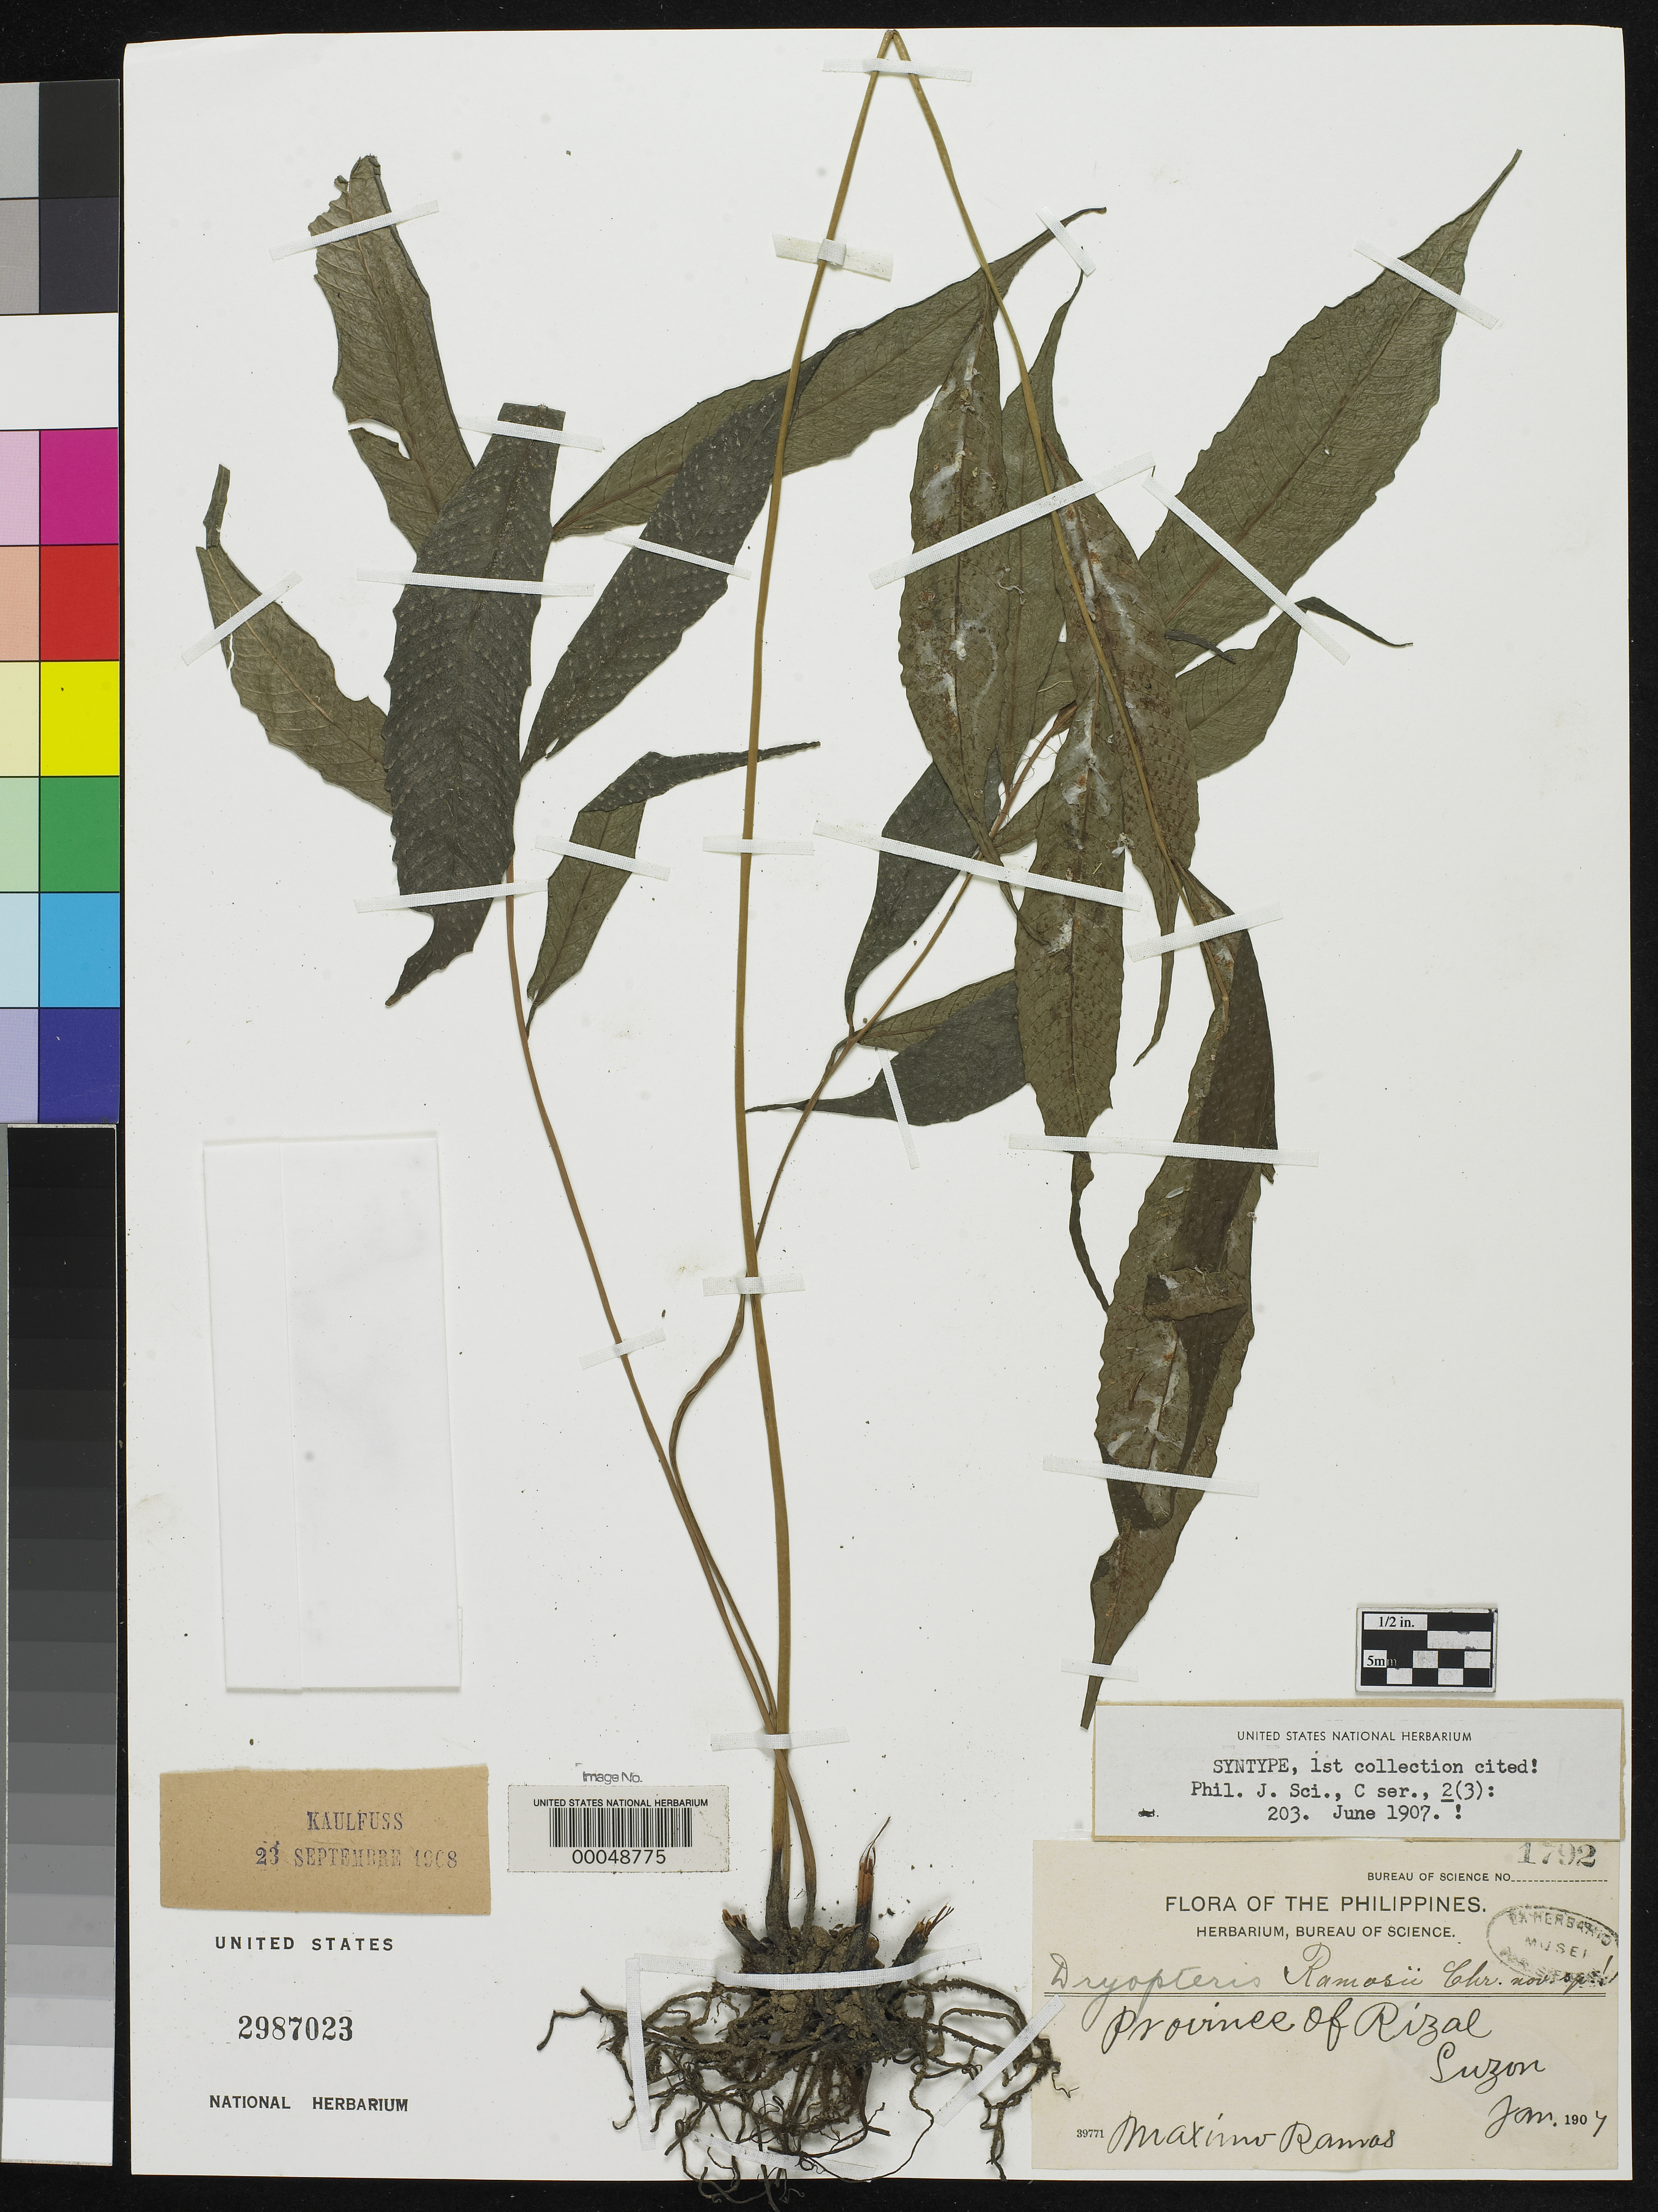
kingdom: Plantae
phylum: Tracheophyta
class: Polypodiopsida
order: Polypodiales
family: Dryopteridaceae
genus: Dryopteris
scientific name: Dryopteris ramosii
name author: Christ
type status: Isosyntype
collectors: M. Ramos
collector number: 1702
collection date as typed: Jan 1907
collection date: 1907-01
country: Philippines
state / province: Calabarzon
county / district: Rizal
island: Luzon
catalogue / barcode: US 2987023